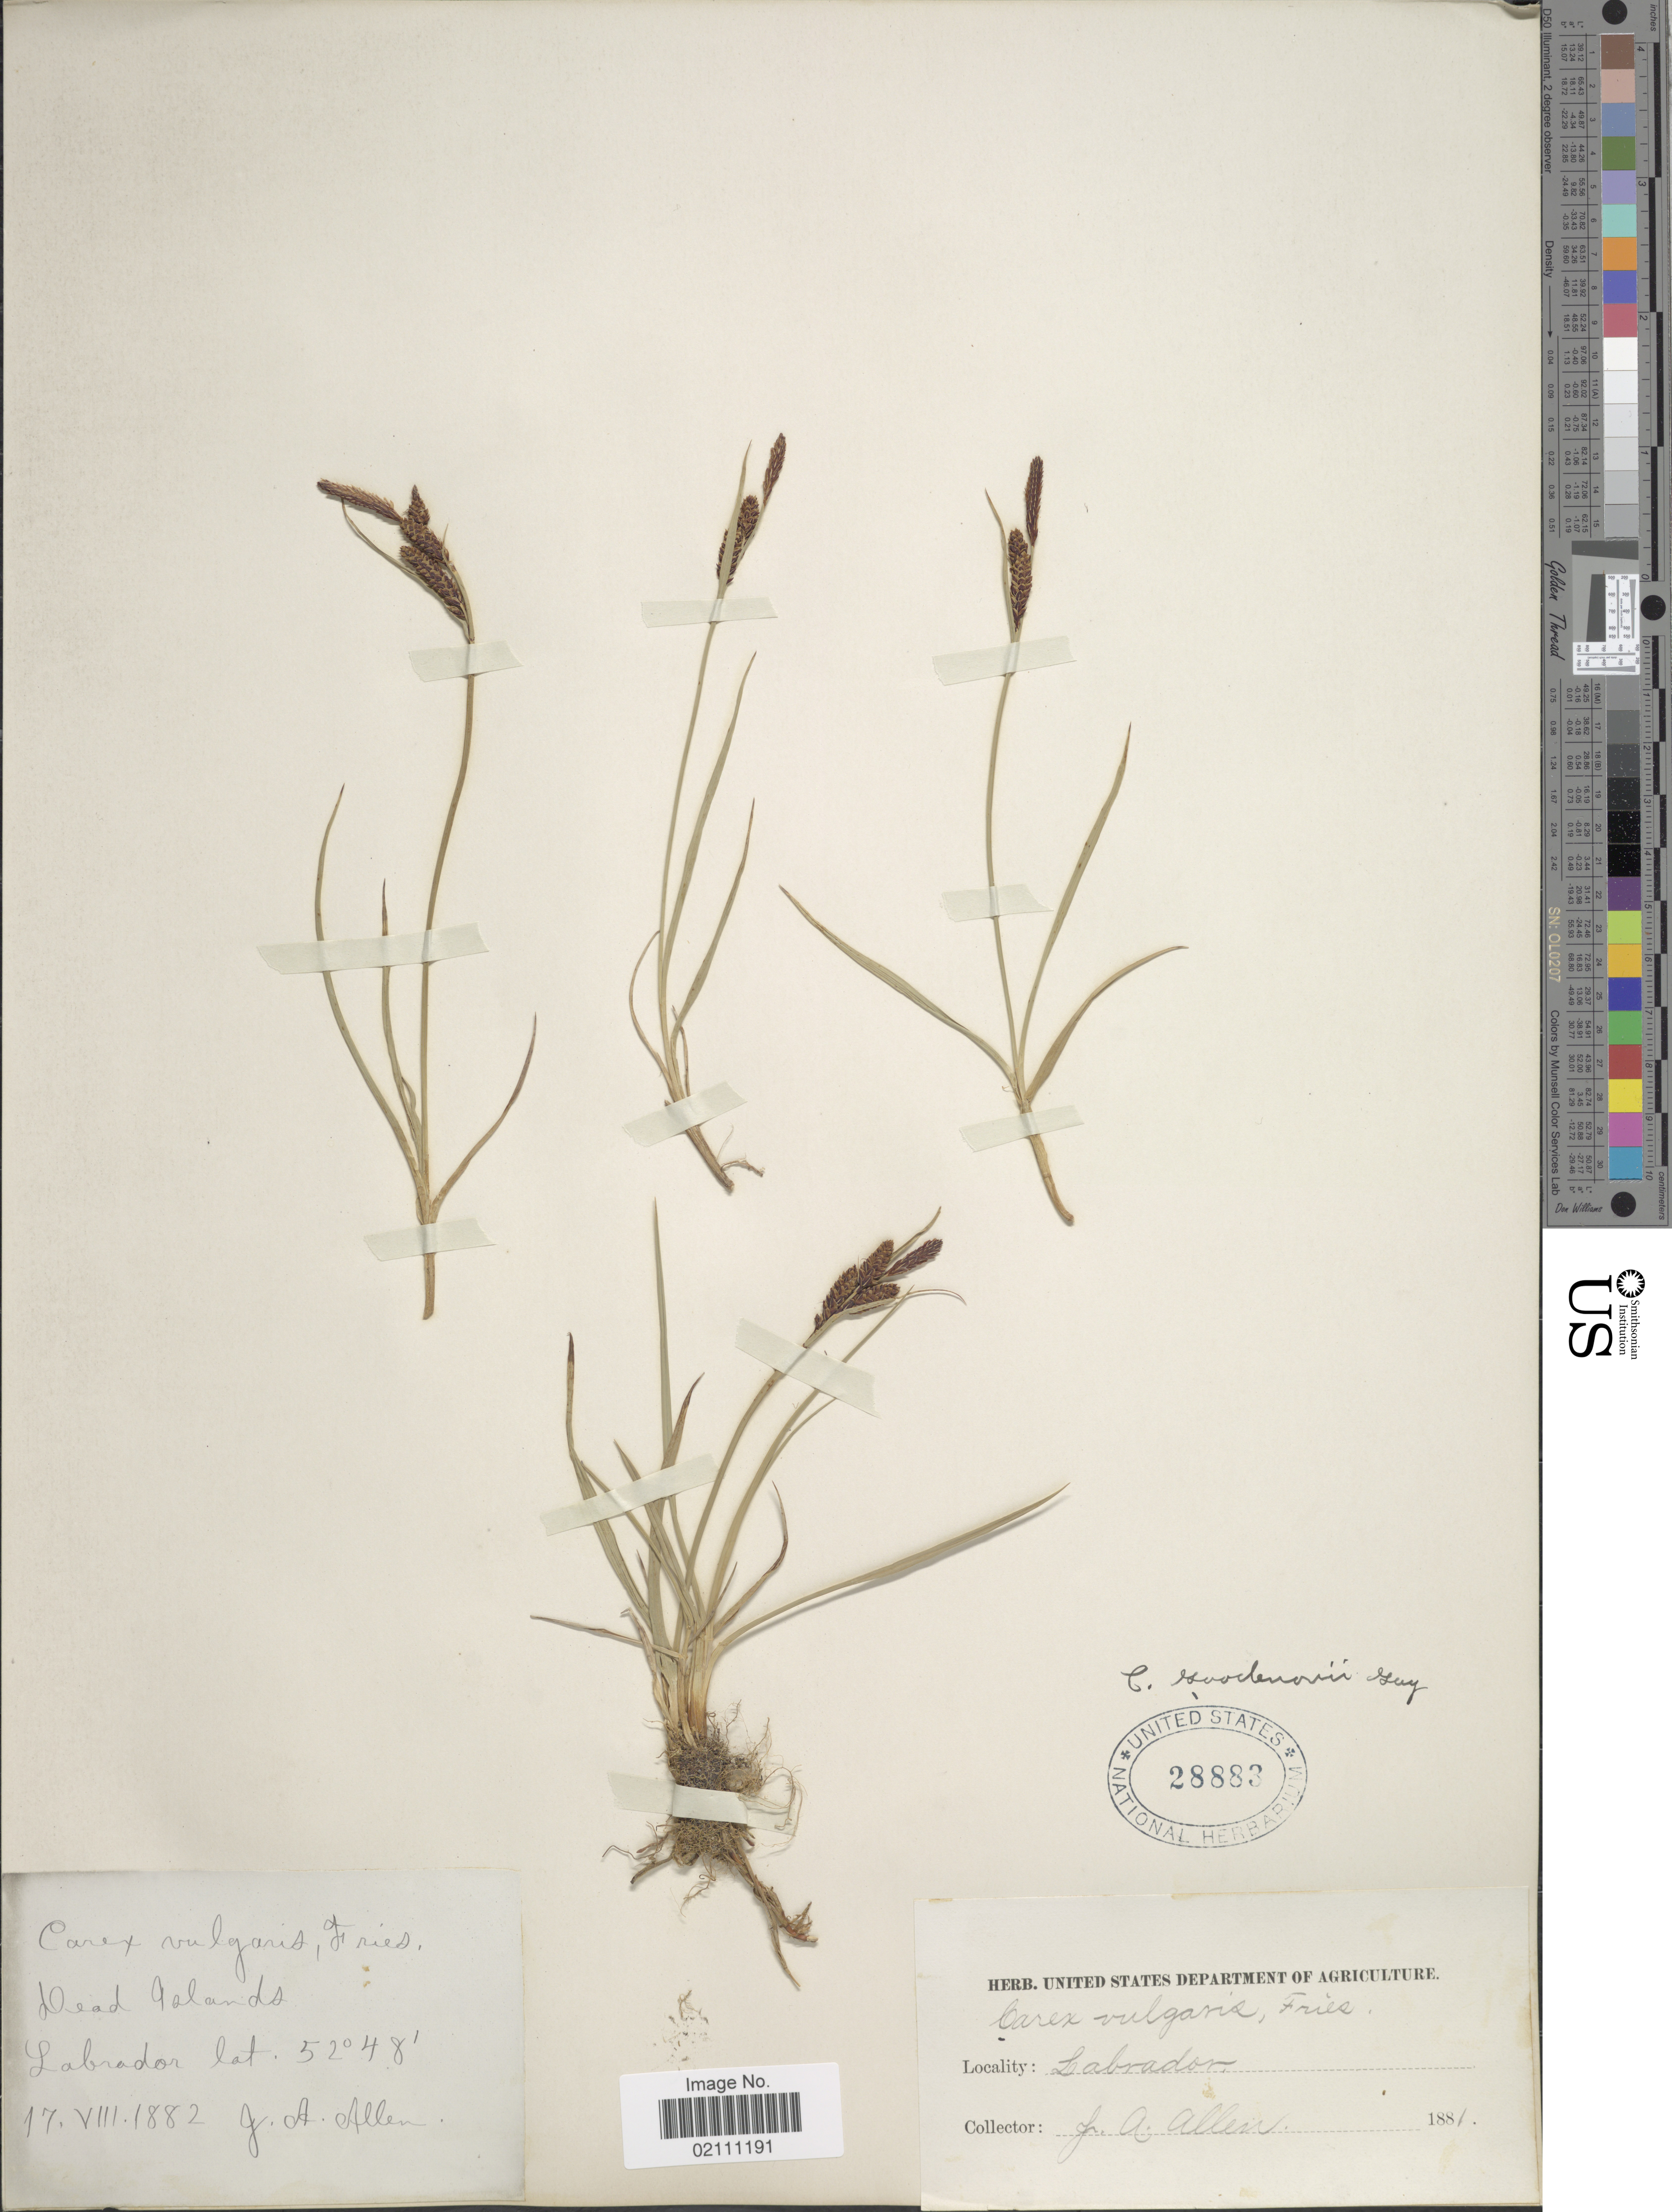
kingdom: Plantae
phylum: Tracheophyta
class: Liliopsida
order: Poales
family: Cyperaceae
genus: Carex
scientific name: Carex nigra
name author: (L.) Reichard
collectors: J. A. Allen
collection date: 1882-08-17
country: Canada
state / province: Newfoundland and Labrador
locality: Dead Islands, Labrador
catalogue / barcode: US 28883